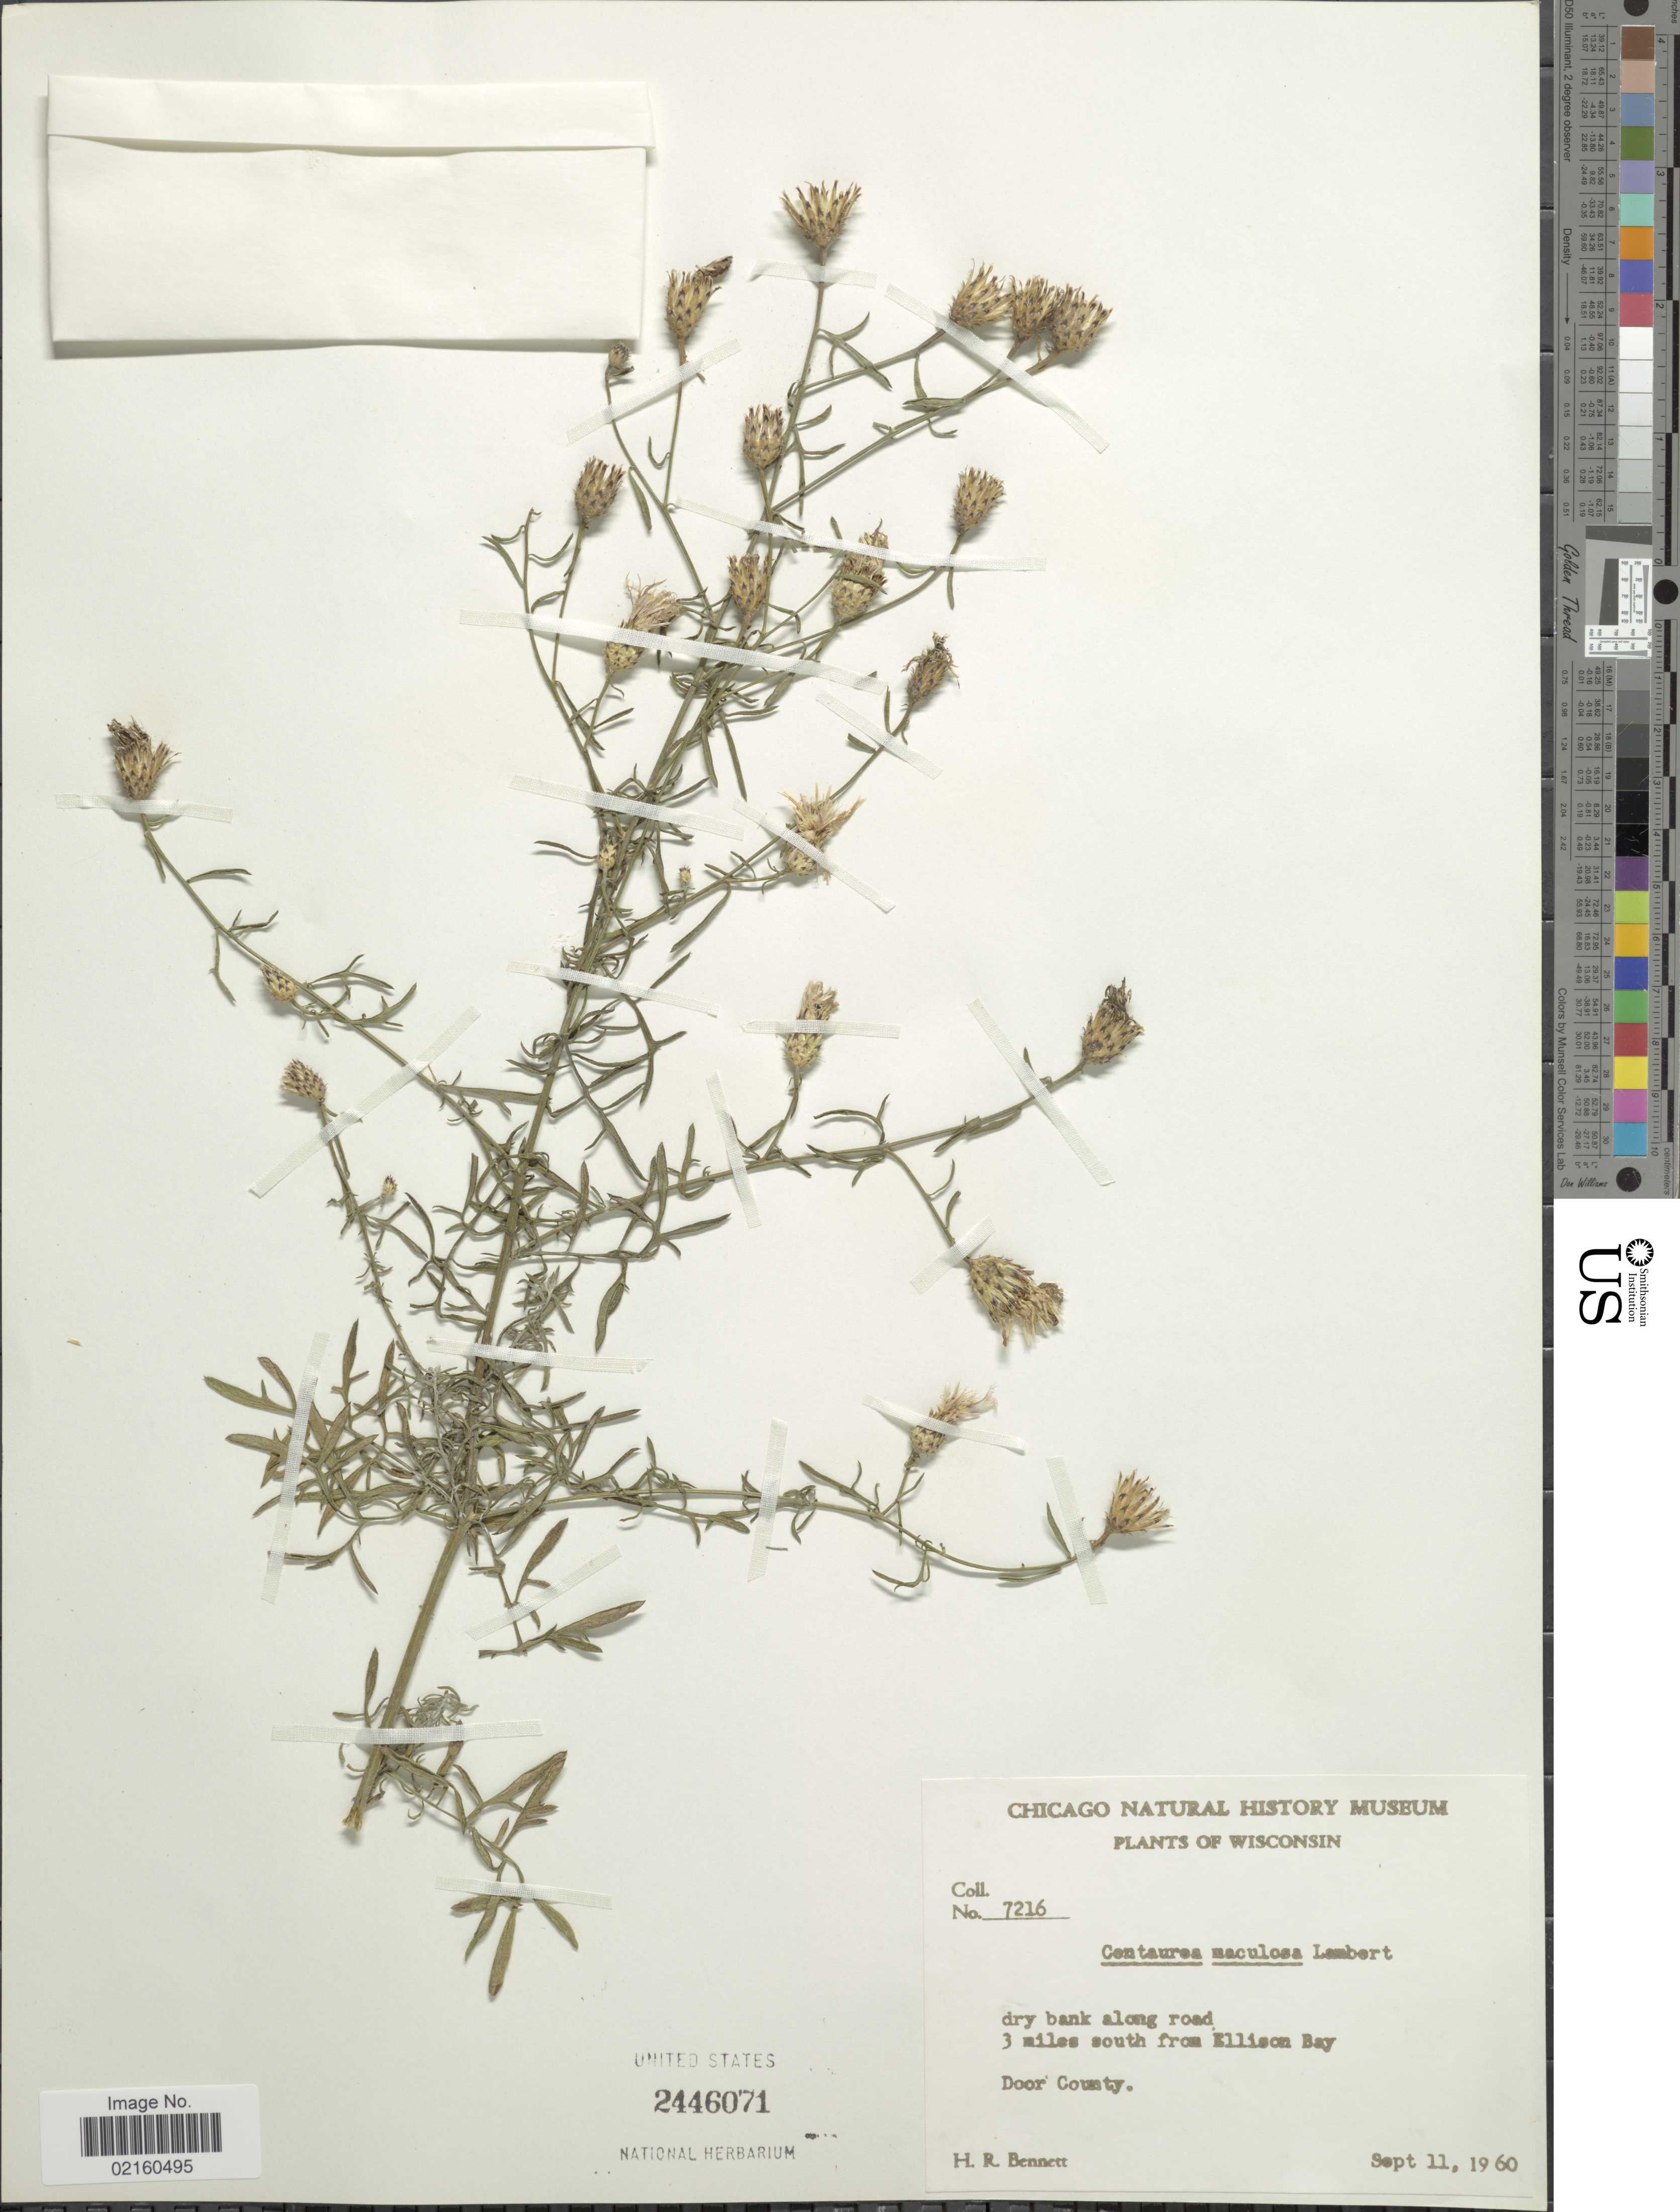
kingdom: Plantae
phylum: Tracheophyta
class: Magnoliopsida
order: Asterales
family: Asteraceae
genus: Centaurea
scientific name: Centaurea stoebe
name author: L.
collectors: H. R. Bennett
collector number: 7216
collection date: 1960-09-11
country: United States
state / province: Wisconsin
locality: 3 miles south from Ellison Bay, Door County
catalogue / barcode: US 2446071